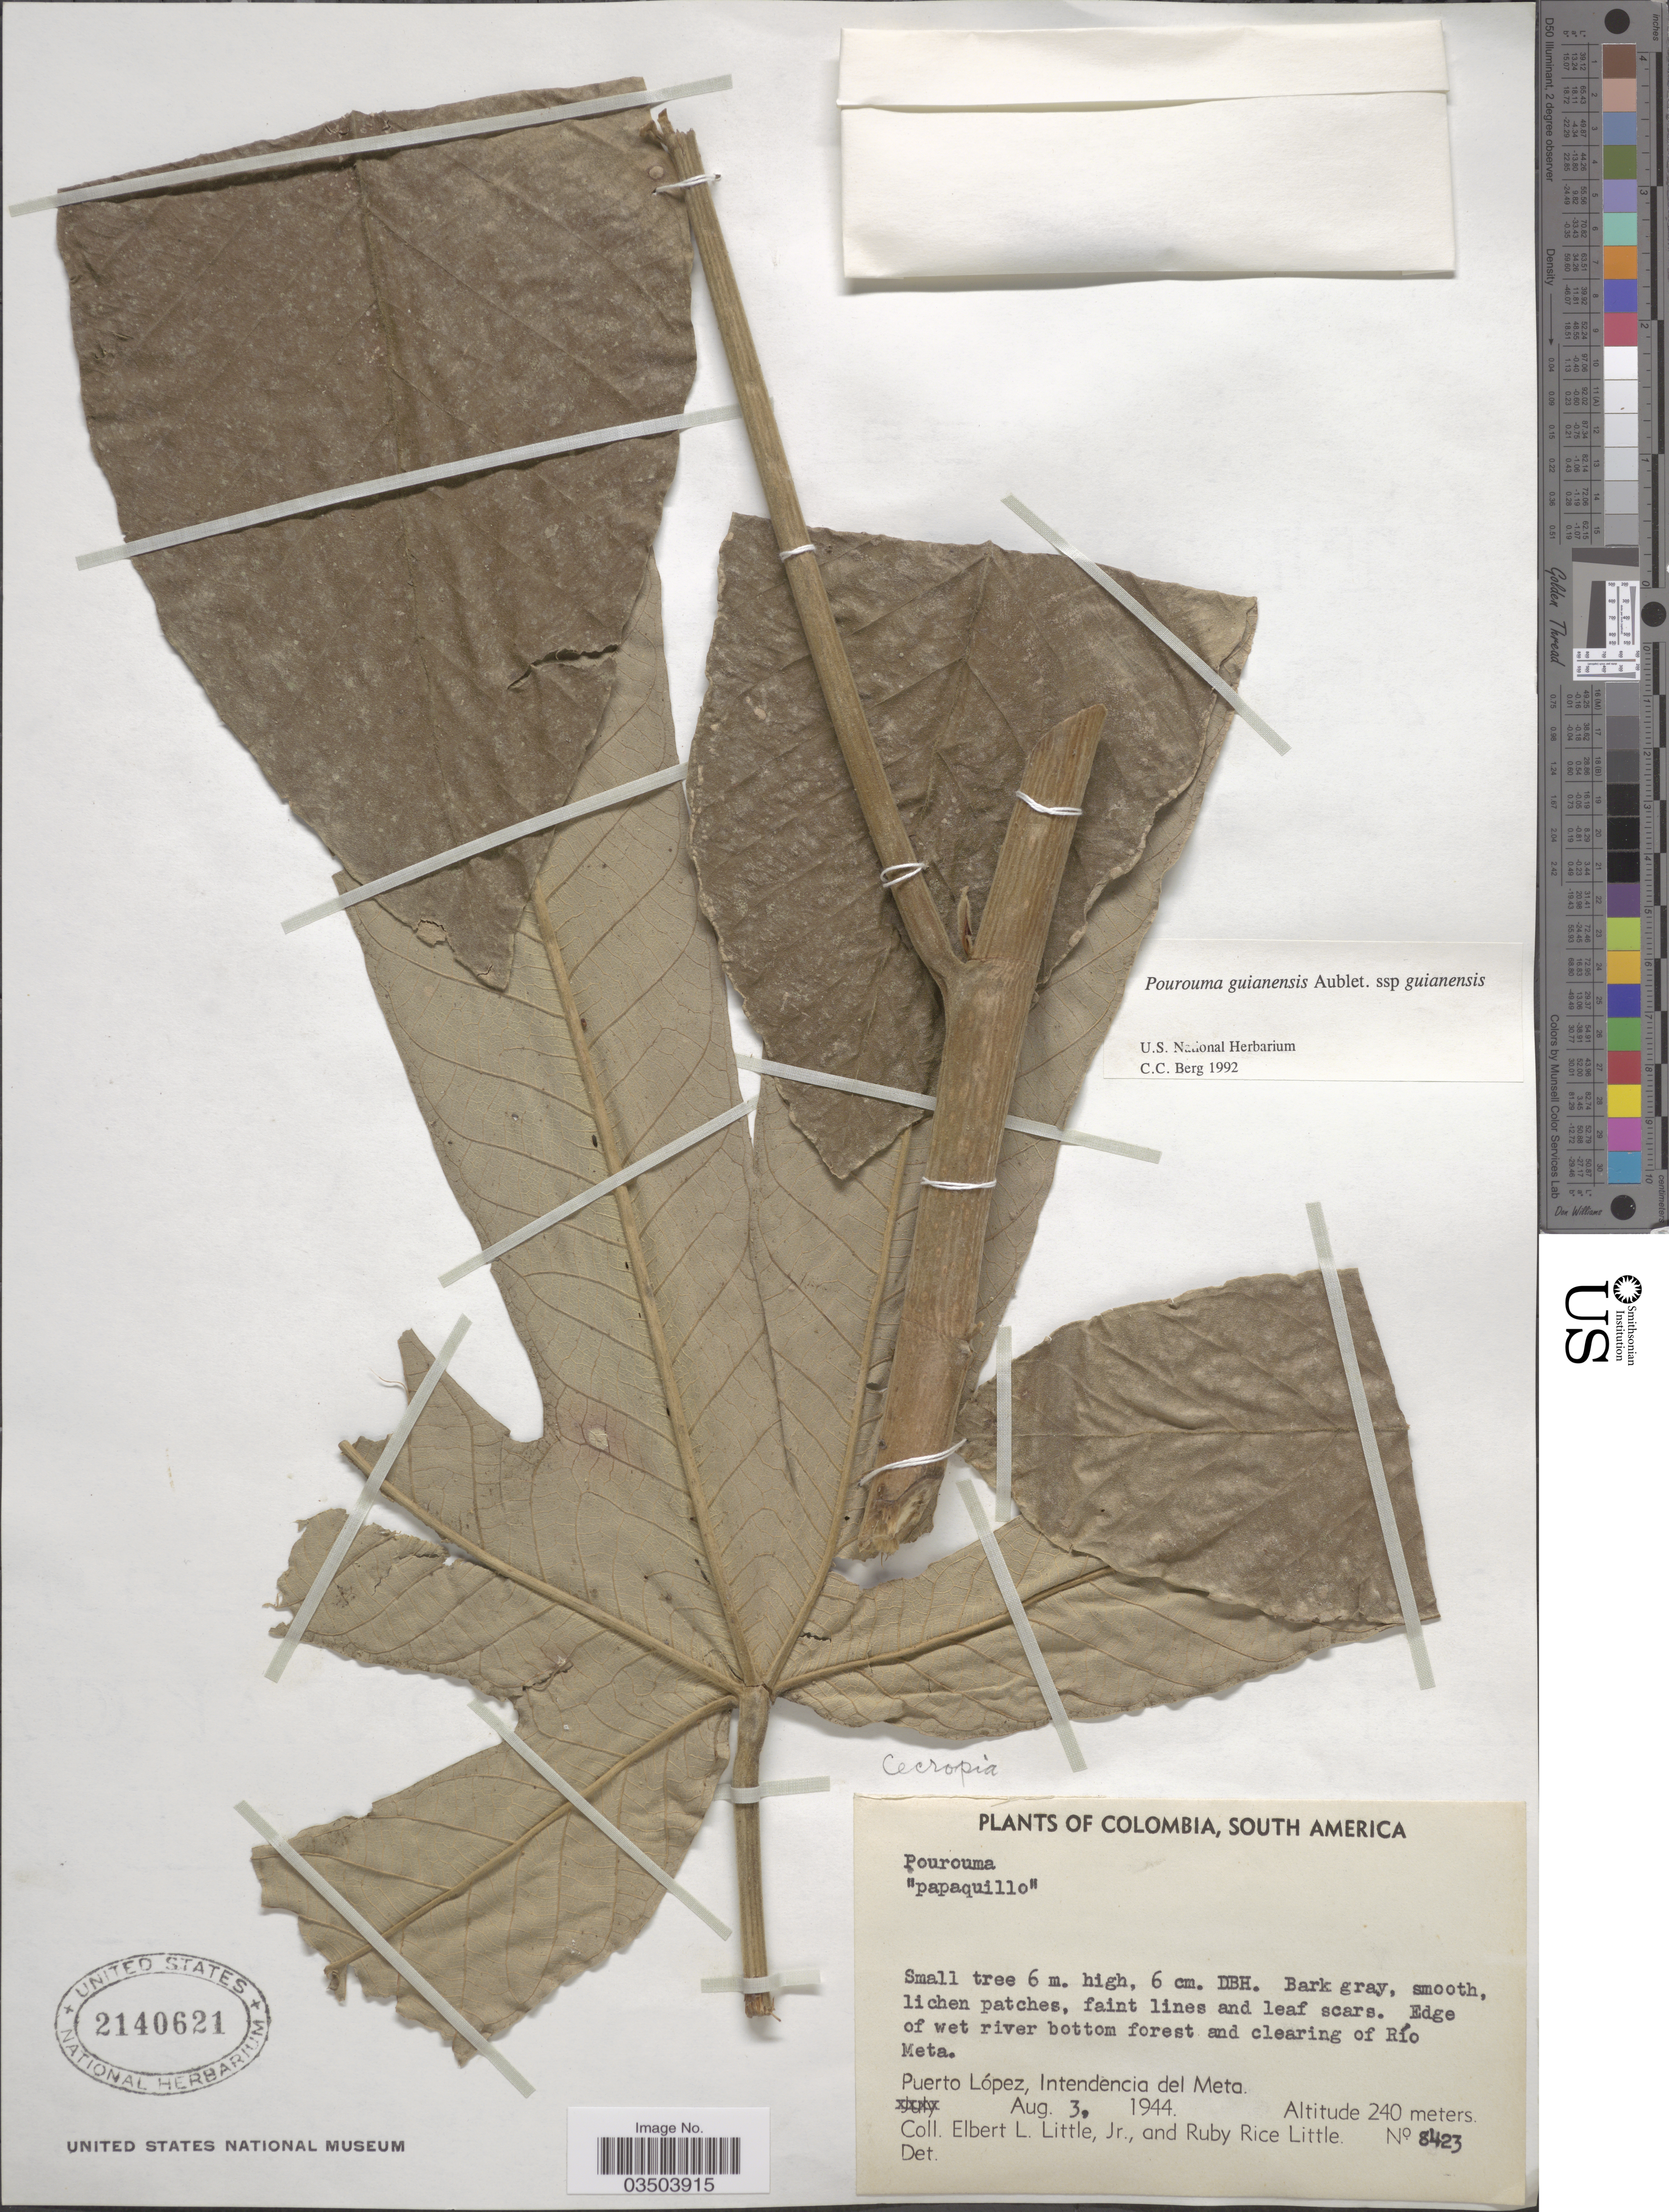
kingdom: Plantae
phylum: Tracheophyta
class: Magnoliopsida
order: Rosales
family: Urticaceae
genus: Pourouma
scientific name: Pourouma guianensis subsp. guianensis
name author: Aubl.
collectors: E. L. Little & R. R. Little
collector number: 8423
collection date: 1944-08-03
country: Colombia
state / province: Meta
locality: Edge of wet river bottom forest and clearing of Río Meta. Puerto López, Intendencia del Meta.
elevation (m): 240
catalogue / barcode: US 2140621